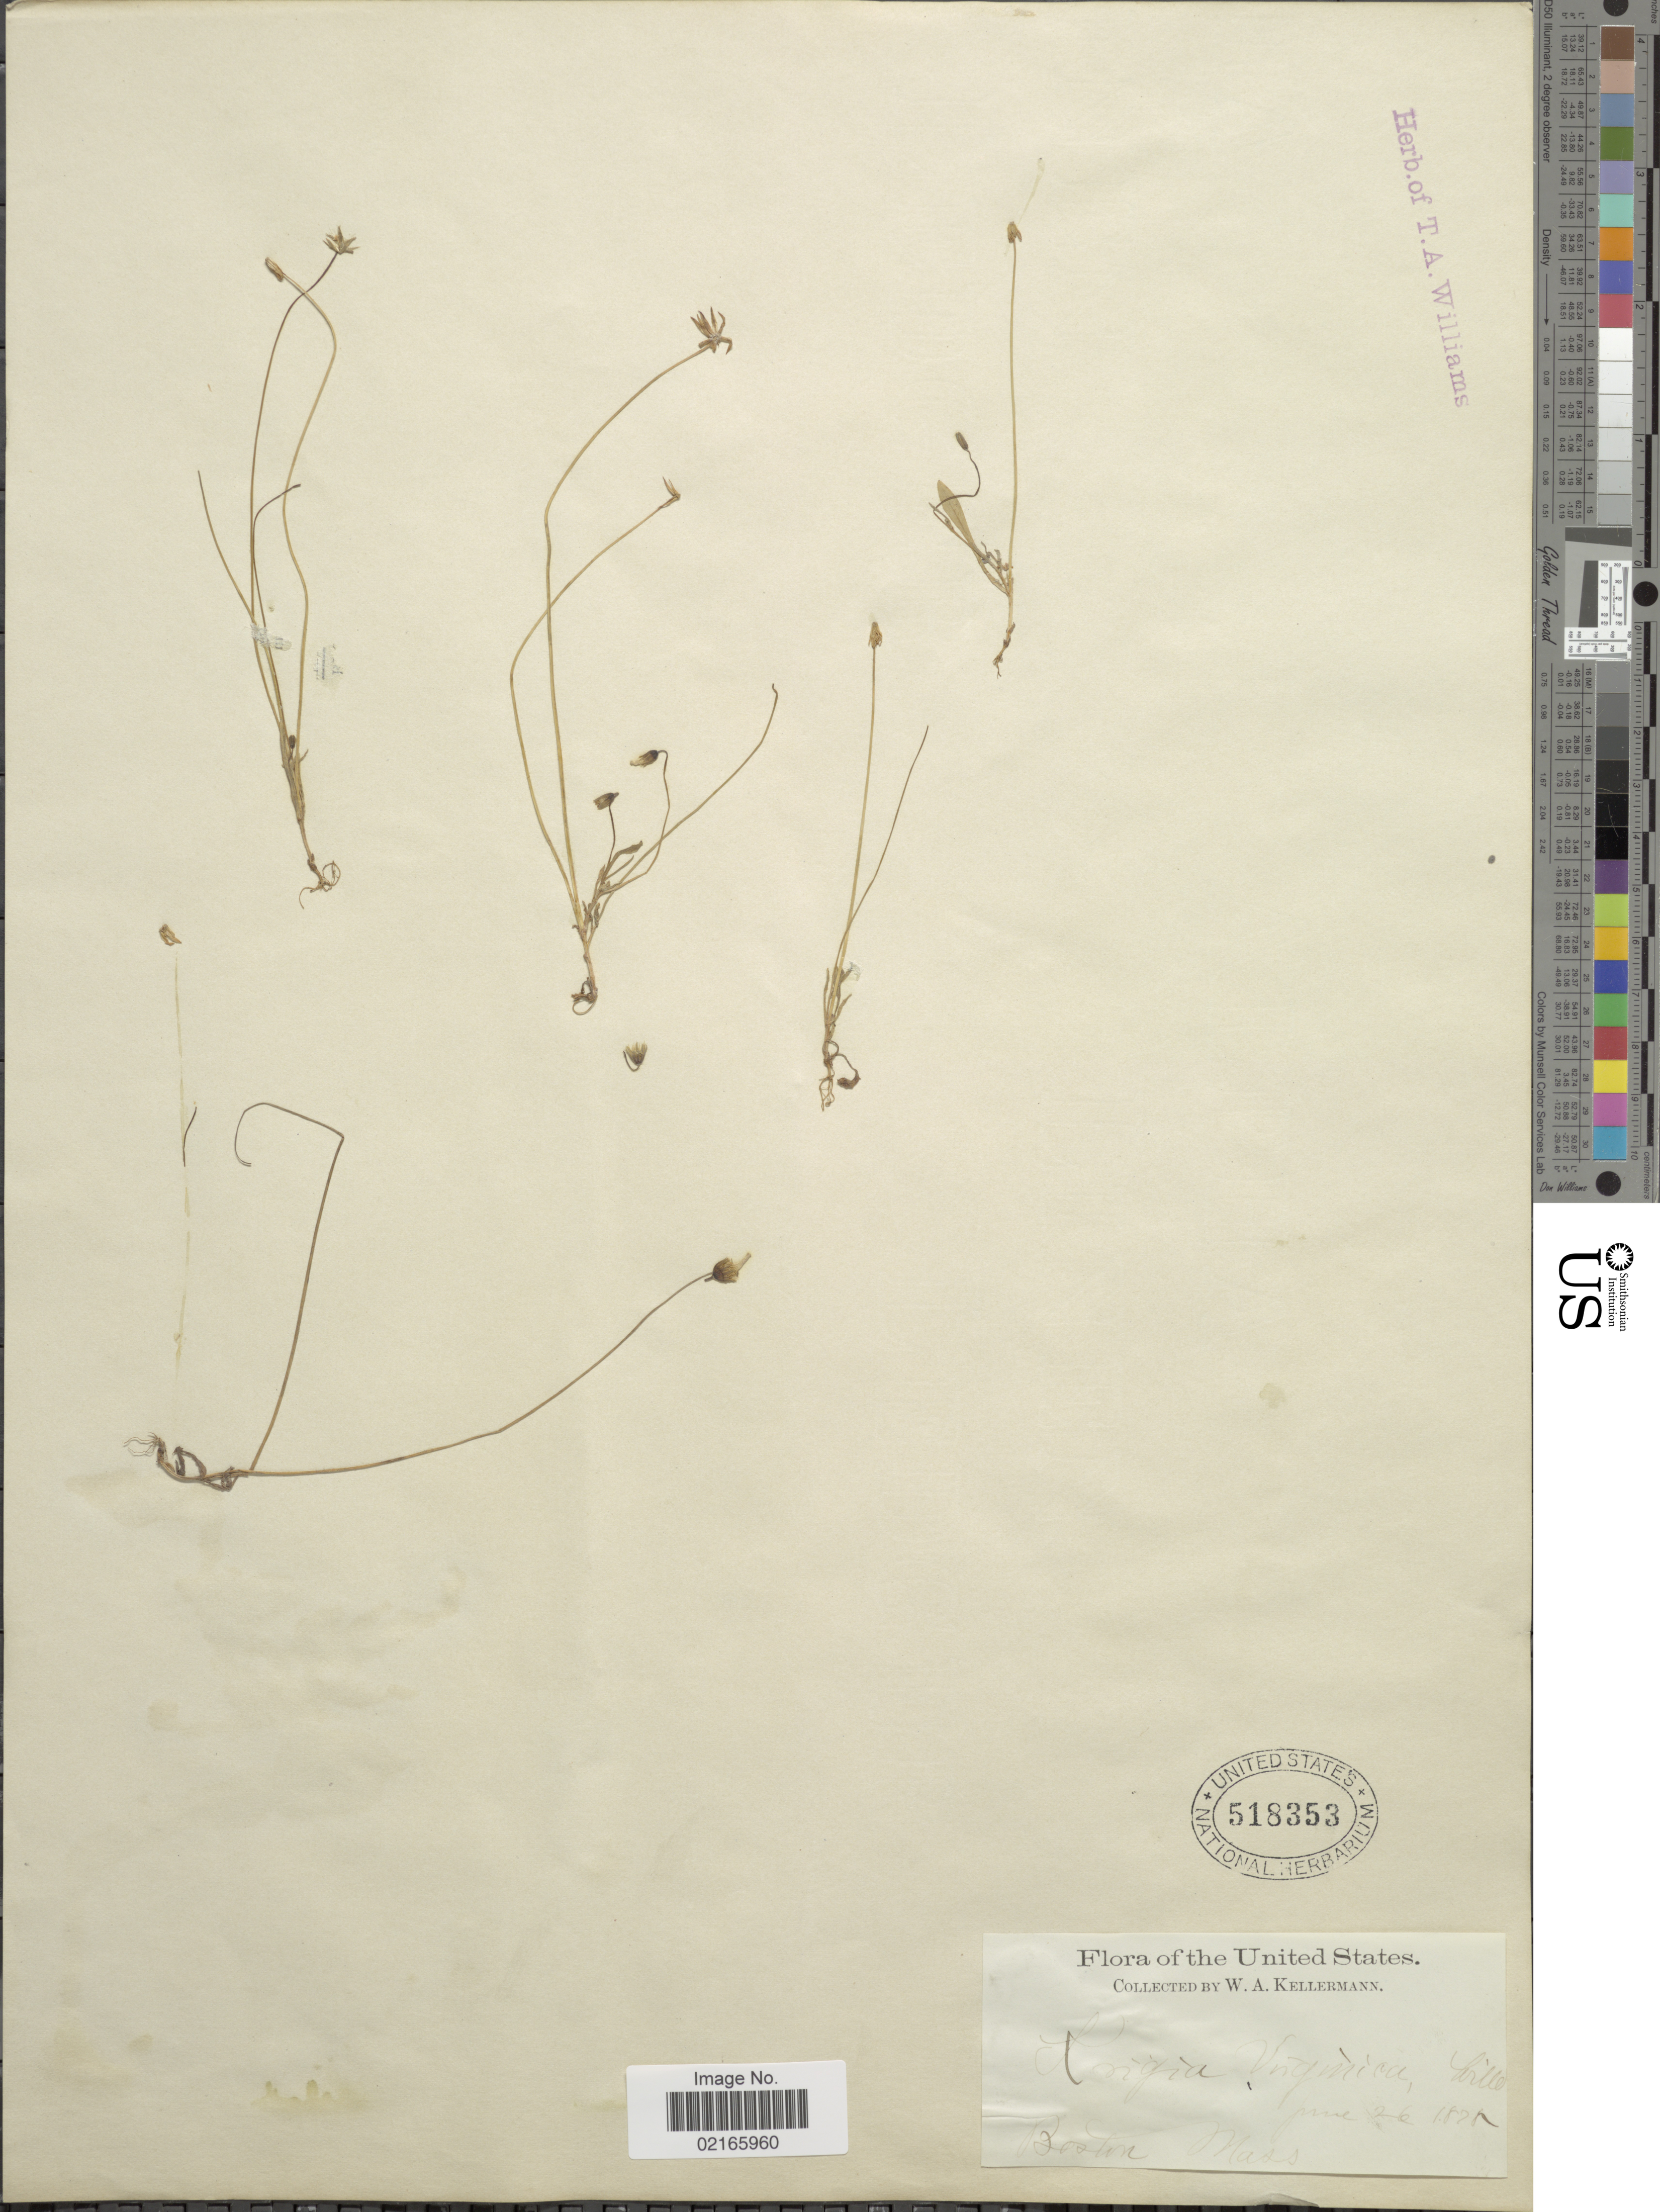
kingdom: Plantae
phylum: Tracheophyta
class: Magnoliopsida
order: Asterales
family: Asteraceae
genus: Krigia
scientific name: Krigia virginica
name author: (L.) Willd.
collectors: W. Kellerman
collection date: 1825-08-26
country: United States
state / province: Massachusetts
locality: Boston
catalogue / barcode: US 518353